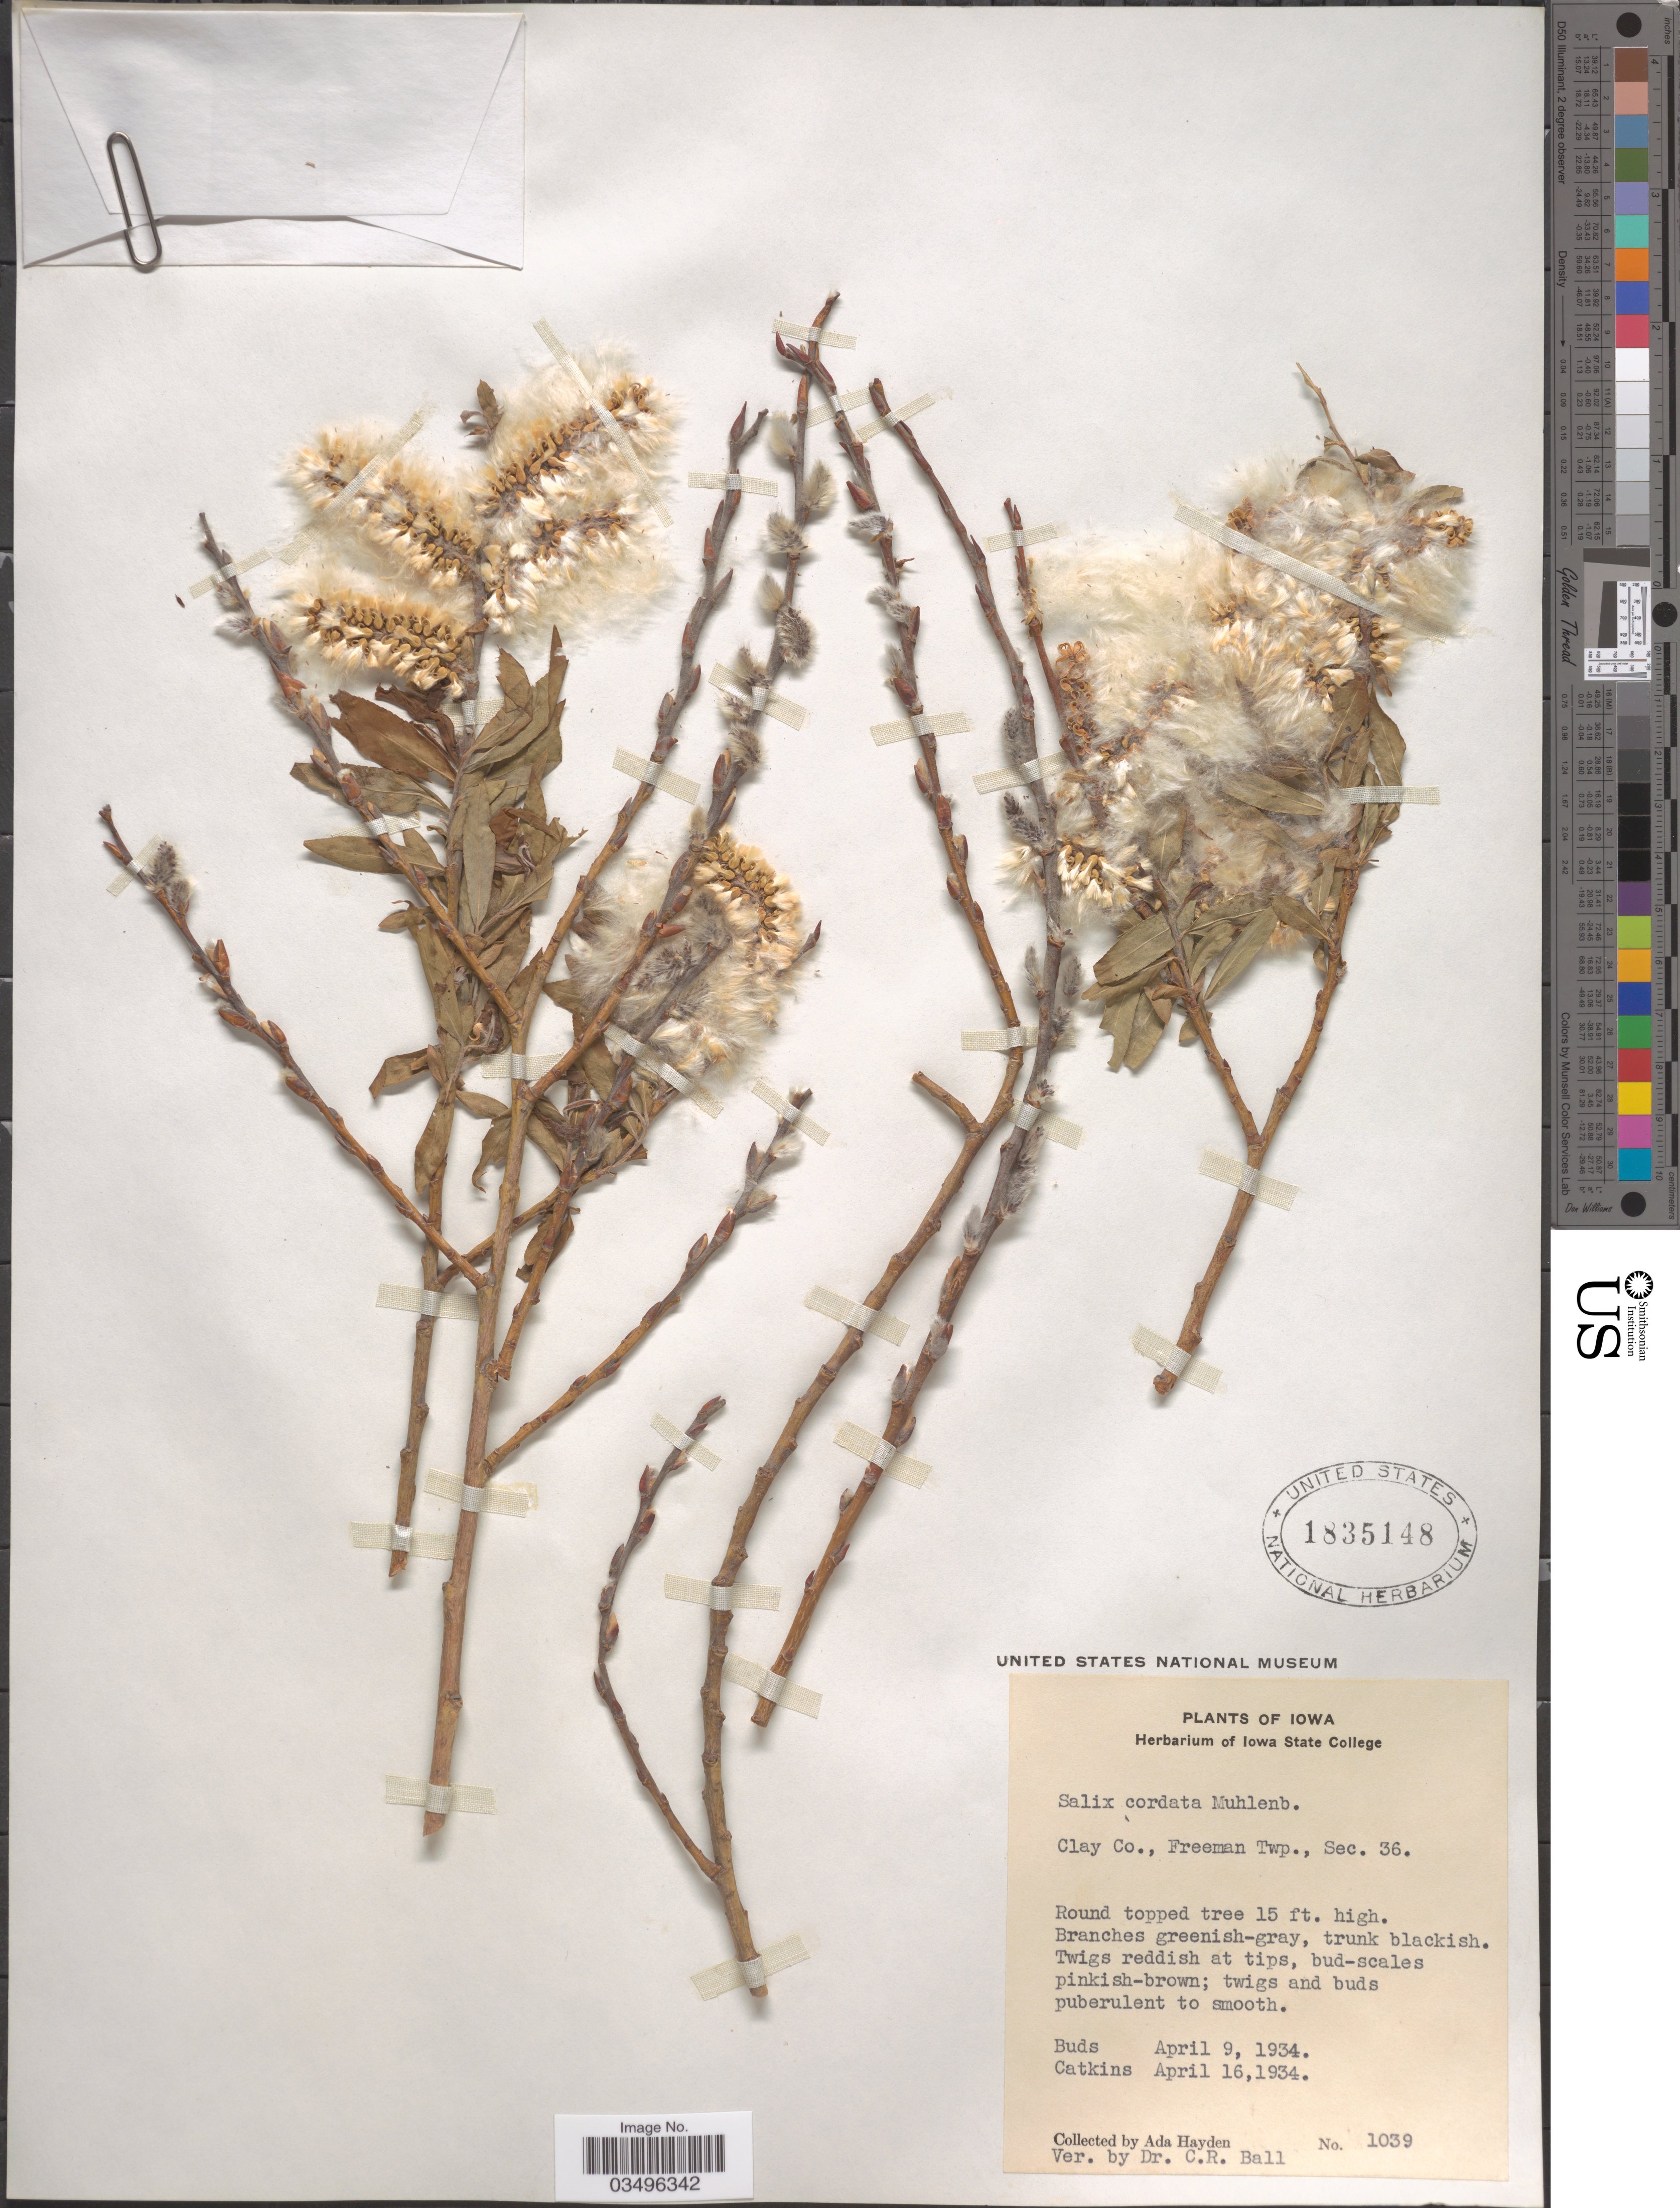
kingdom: Plantae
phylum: Tracheophyta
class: Magnoliopsida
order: Malpighiales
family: Salicaceae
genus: Salix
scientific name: Salix cordata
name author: Michx.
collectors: Ada Hayden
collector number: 1039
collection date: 1934-04-09/1934-04-16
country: United States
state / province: Iowa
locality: Clay Co., Freeman Twp., Sec. 36.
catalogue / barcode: US 1835148